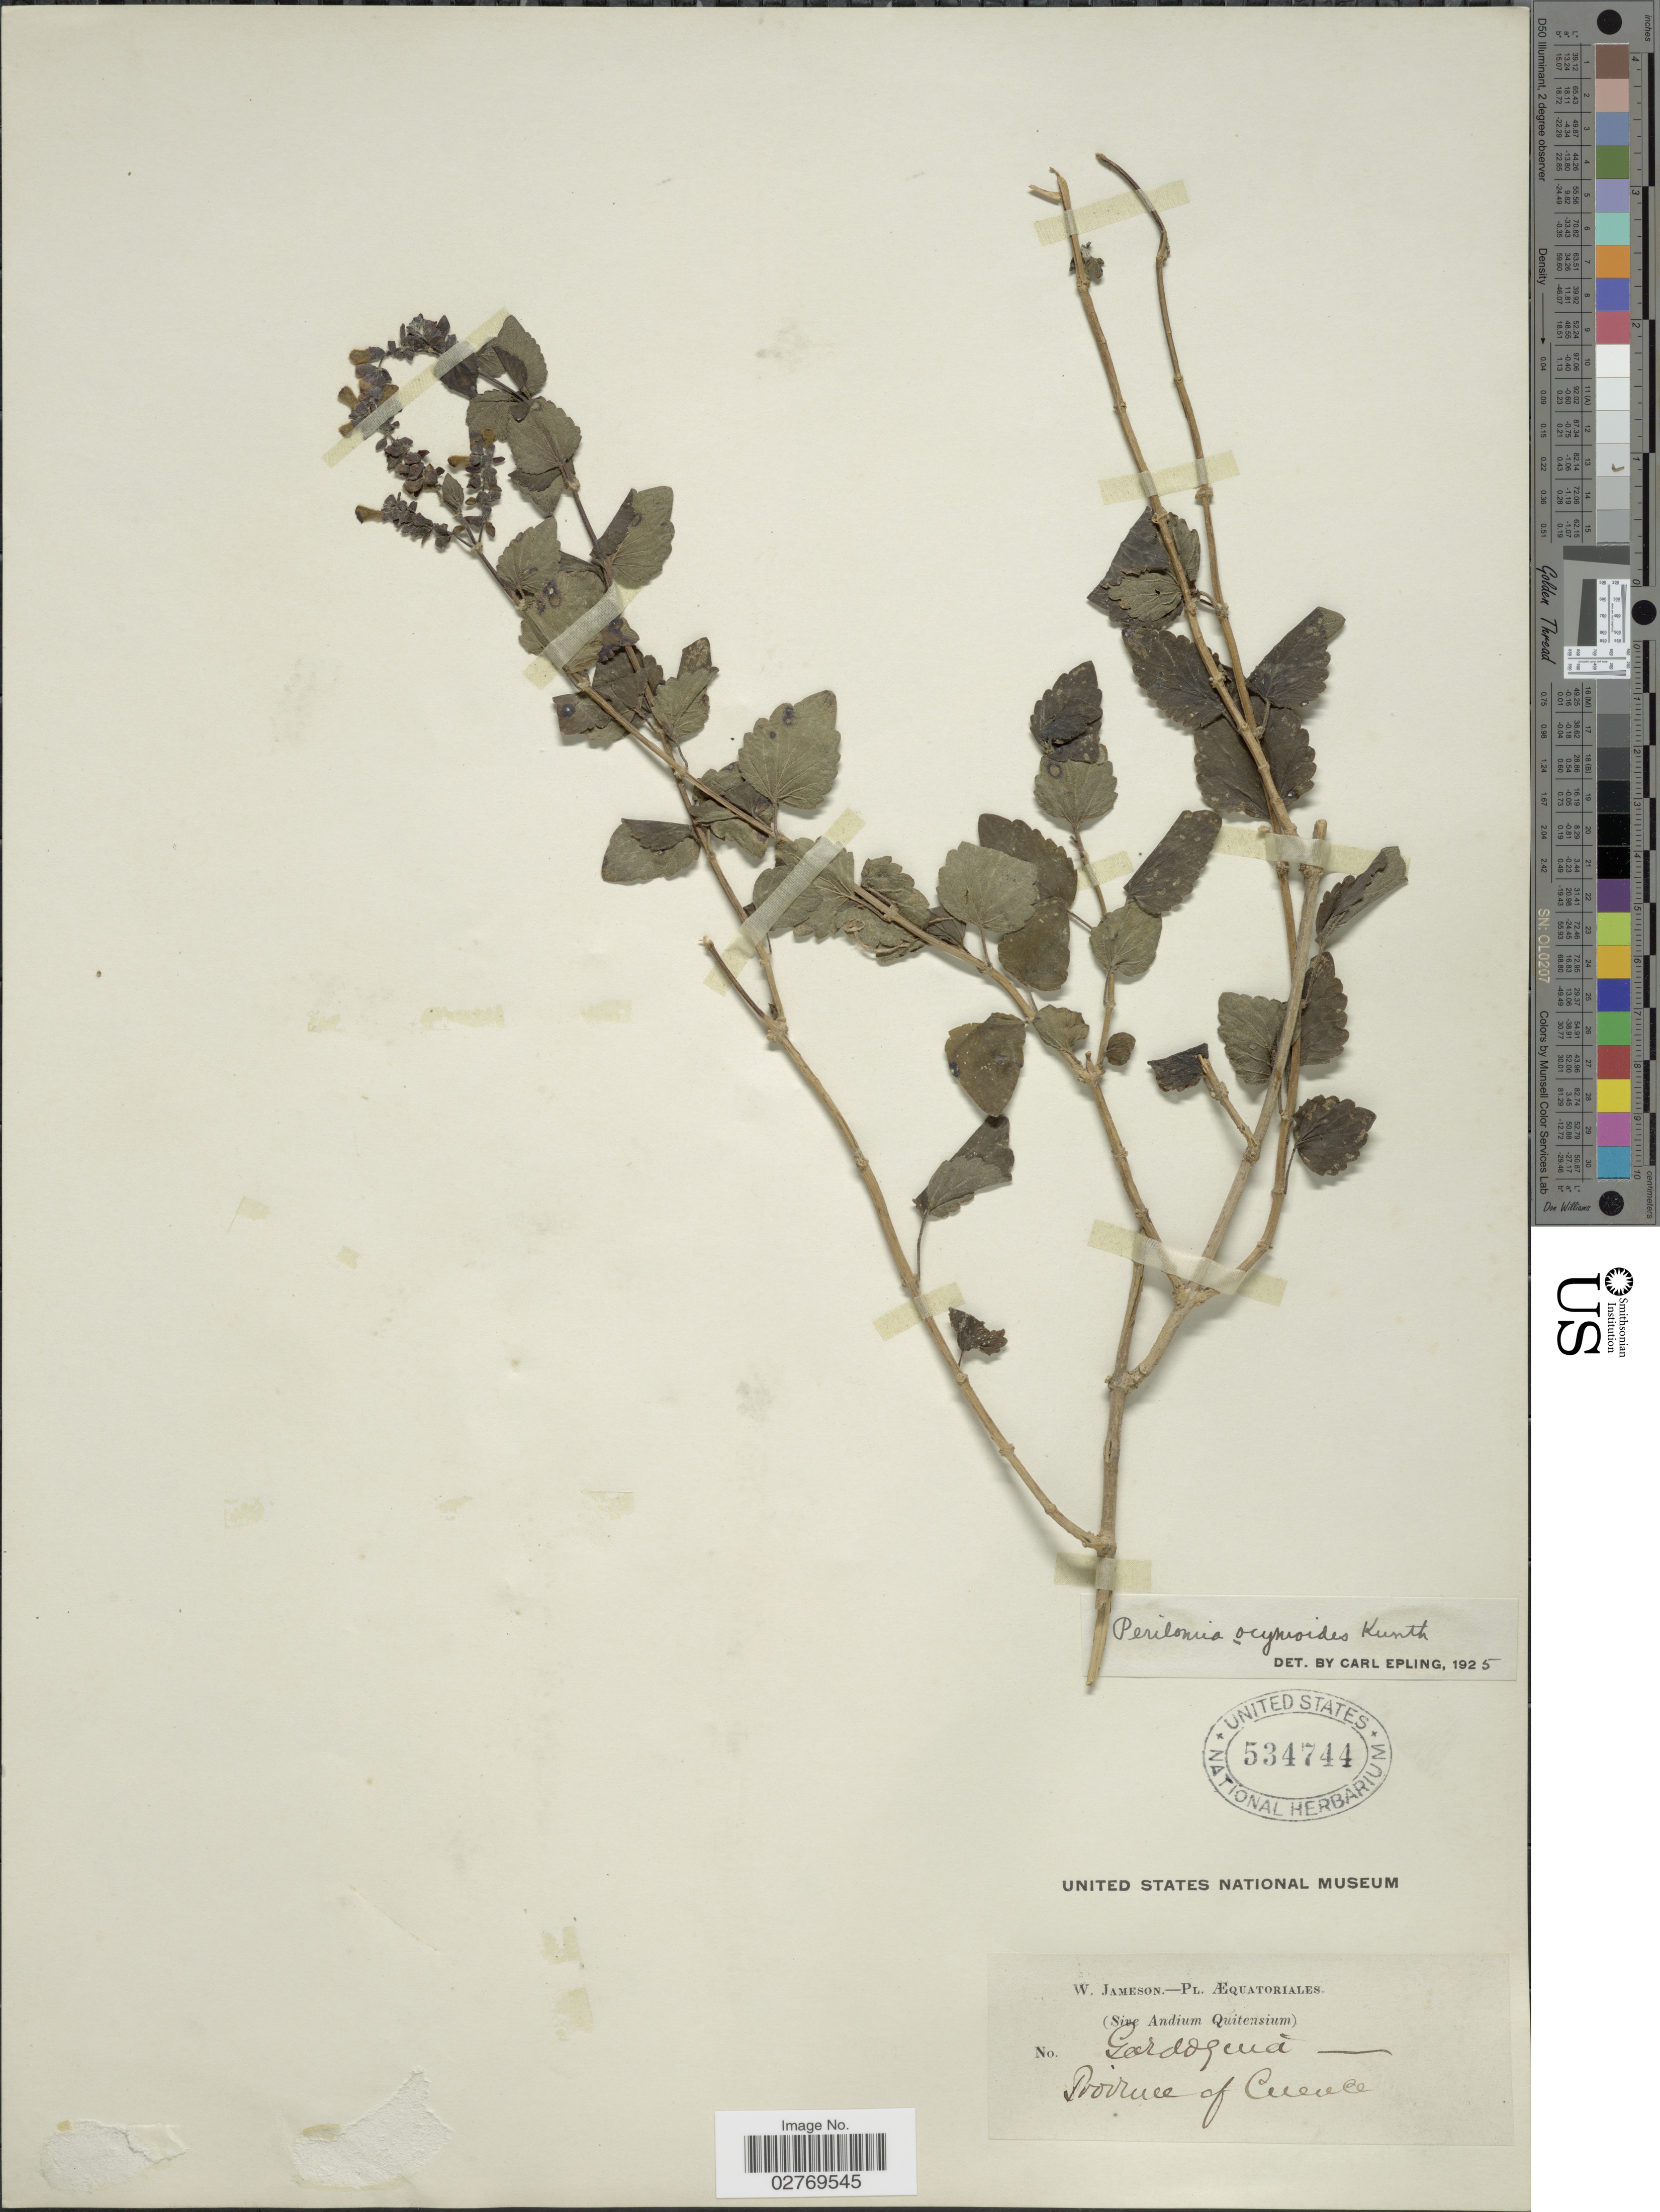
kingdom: Plantae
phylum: Tracheophyta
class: Magnoliopsida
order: Lamiales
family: Lamiaceae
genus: Scutellaria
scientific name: Scutellaria ocymoides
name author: (Kunth) Epling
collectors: W. Jameson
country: Ecuador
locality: (Sive Andium Quitensium). Province of Cuenca.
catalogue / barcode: US 534744